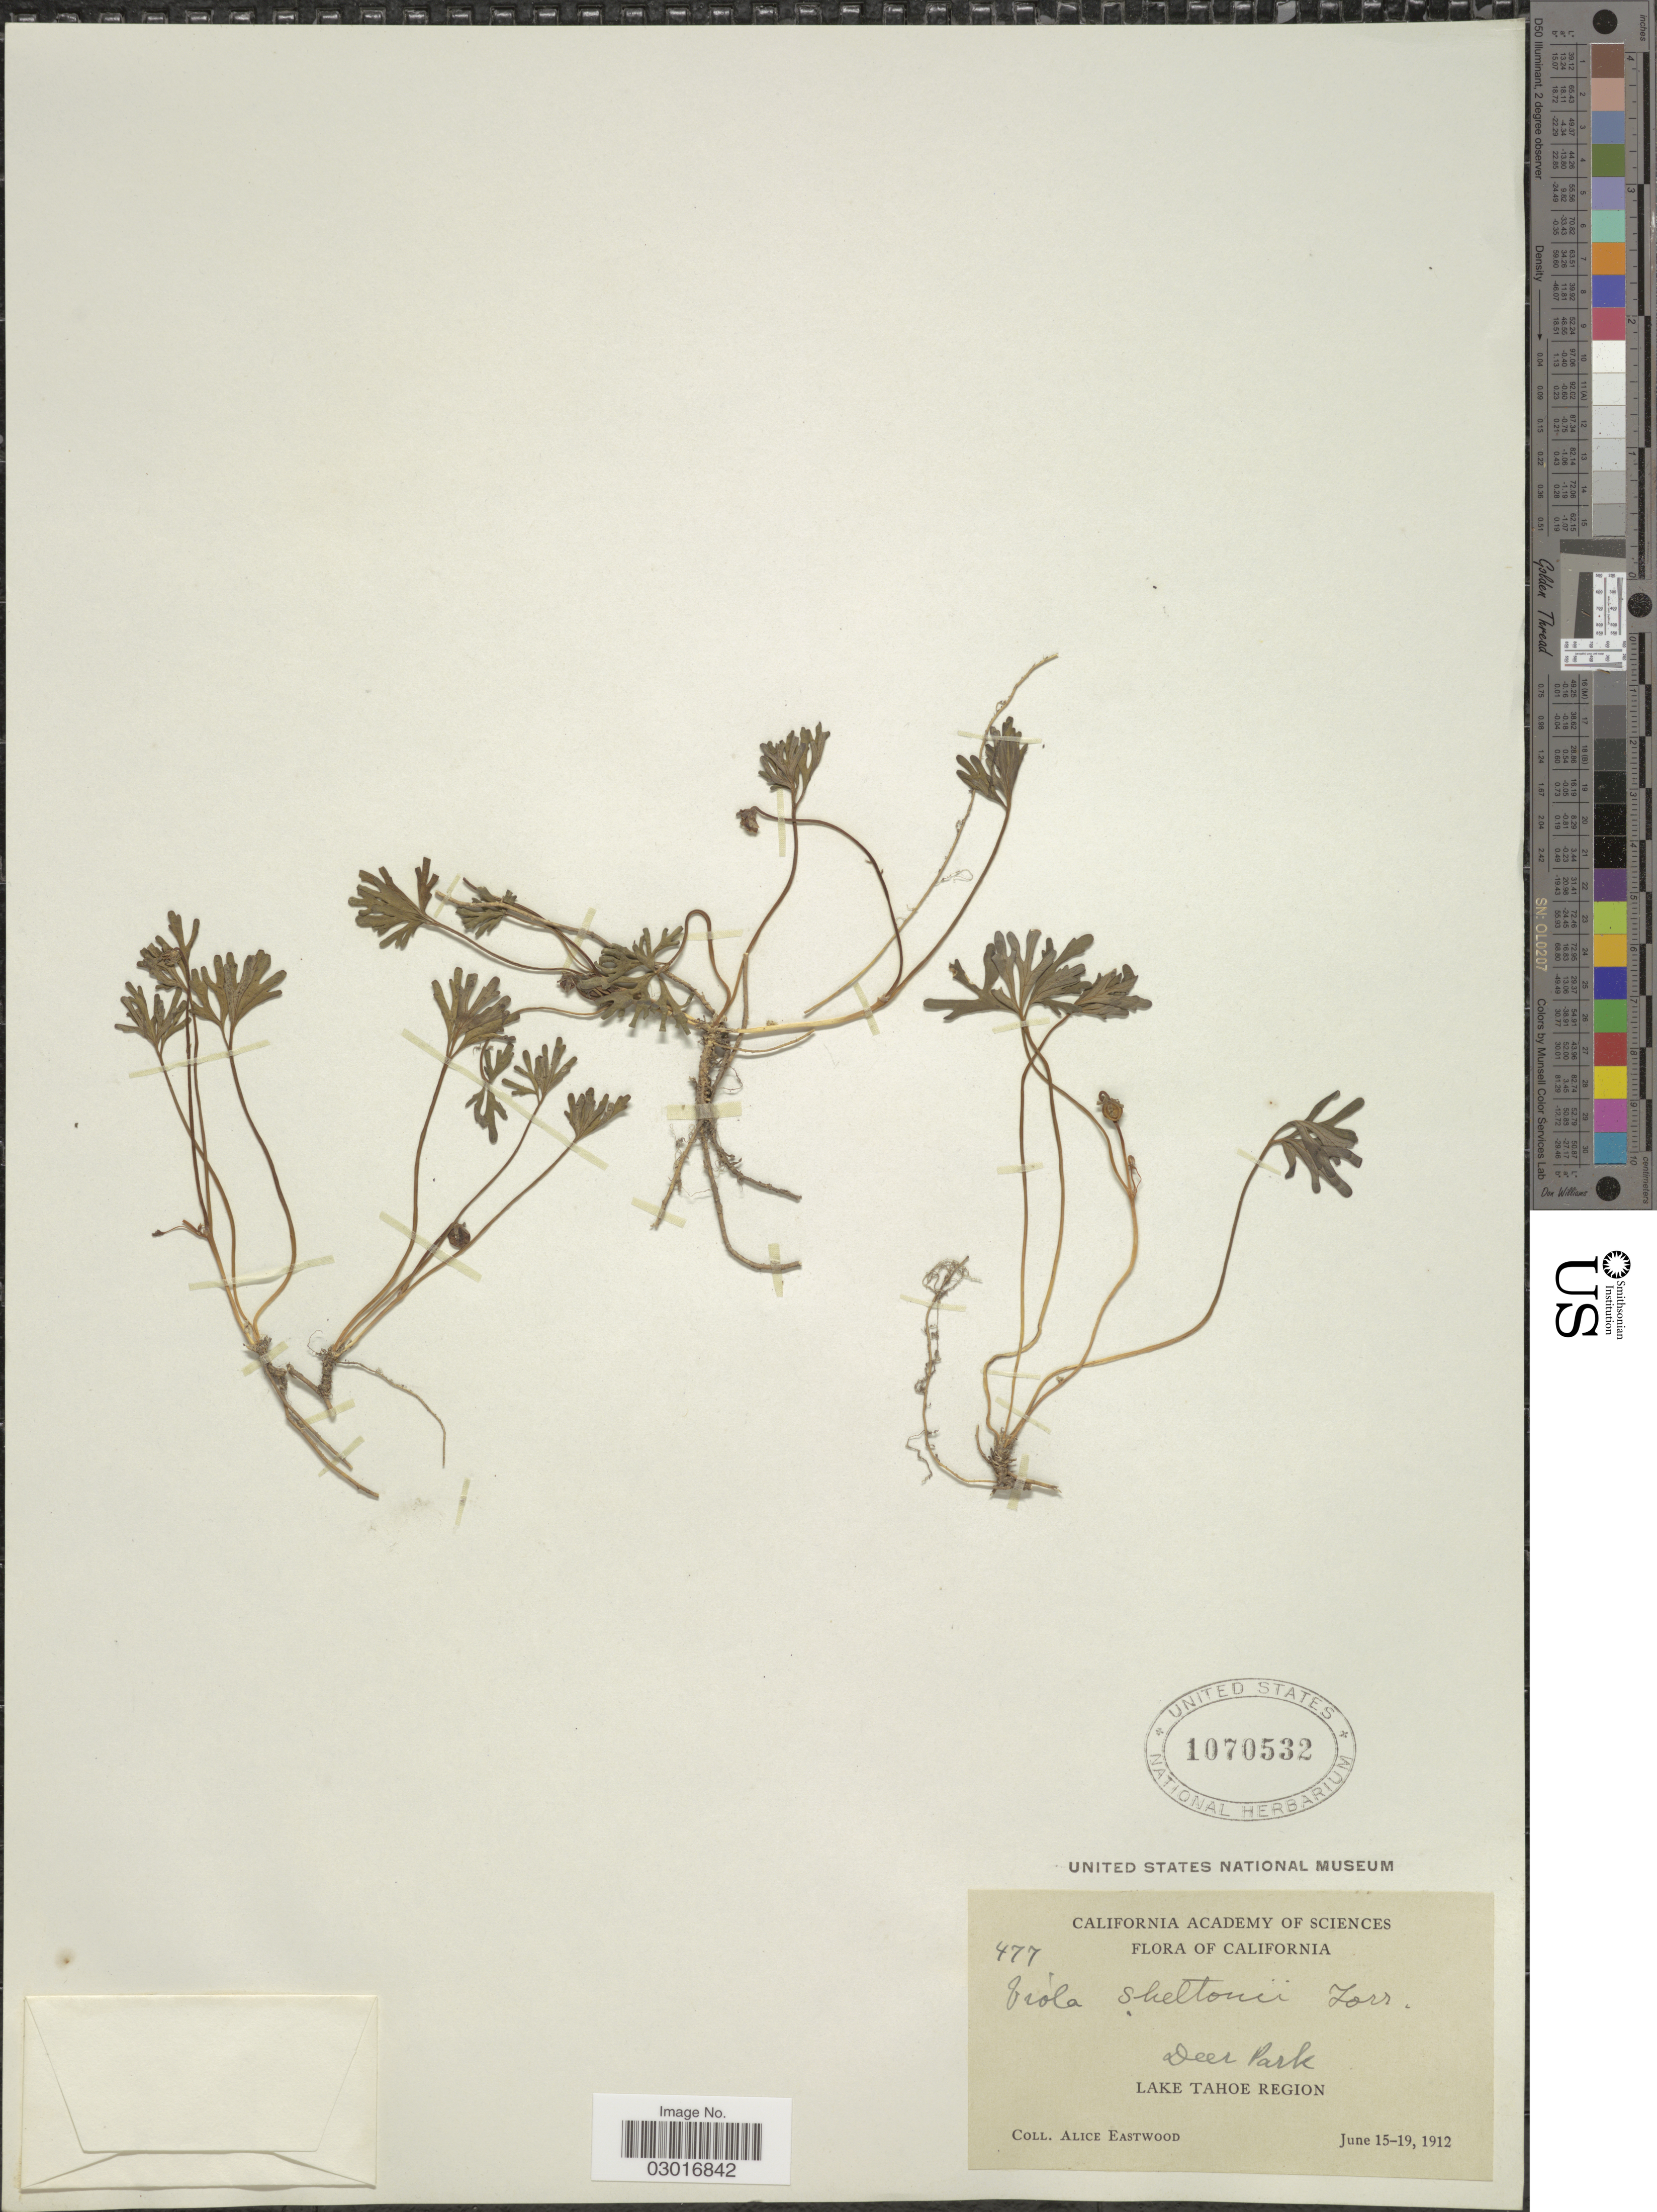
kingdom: Plantae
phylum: Tracheophyta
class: Magnoliopsida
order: Malpighiales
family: Violaceae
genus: Viola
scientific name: Viola sheltonii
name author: Torr.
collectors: A. Eastwood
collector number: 477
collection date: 1912-06-15/1912-06-19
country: United States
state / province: California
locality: Deer Park. Lake Tahoe Region.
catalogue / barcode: US 1070532